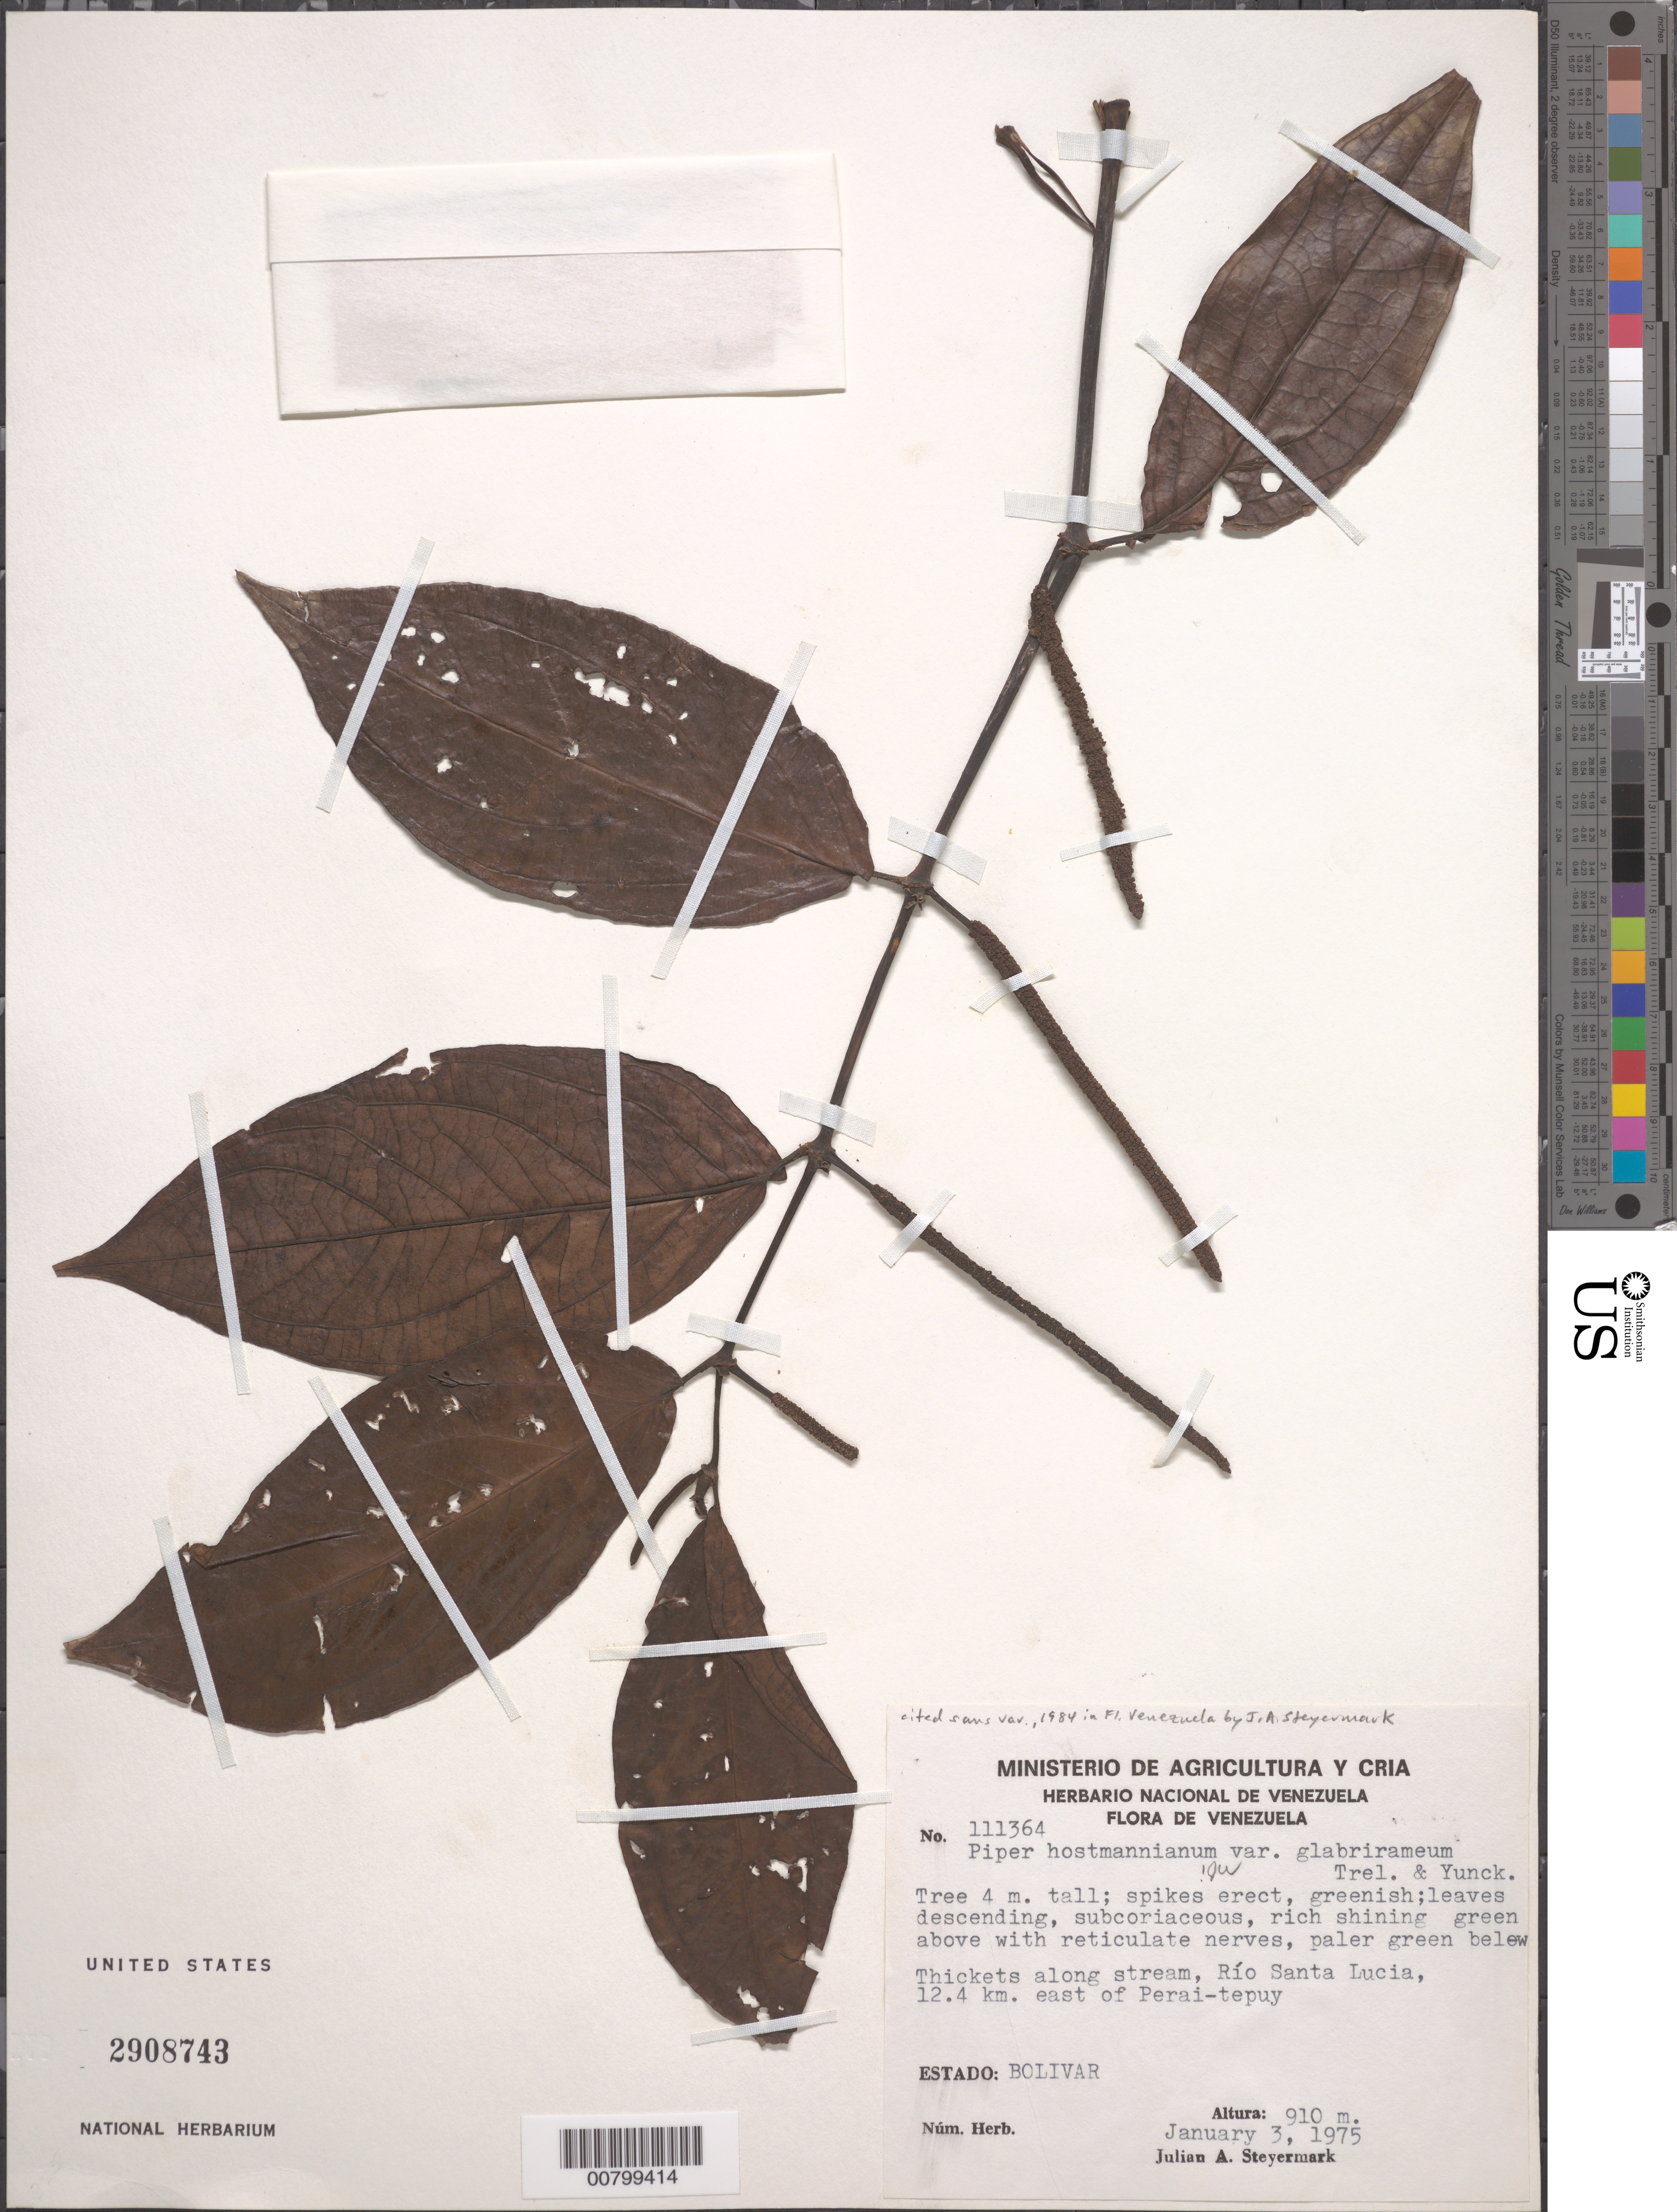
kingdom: Plantae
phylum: Tracheophyta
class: Magnoliopsida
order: Piperales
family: Piperaceae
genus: Piper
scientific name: Piper hostmannianum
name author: (Miq.) C. DC.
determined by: Steyermark, Julian A., (VEN)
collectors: J. Steyermark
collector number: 111364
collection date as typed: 3-Jan-75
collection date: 1975-01-03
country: Venezuela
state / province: Bolívar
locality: Río Santa Lucia, 12.4 km E of Perai-tepuy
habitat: Thickets along stream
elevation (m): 910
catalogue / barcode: US 2908743